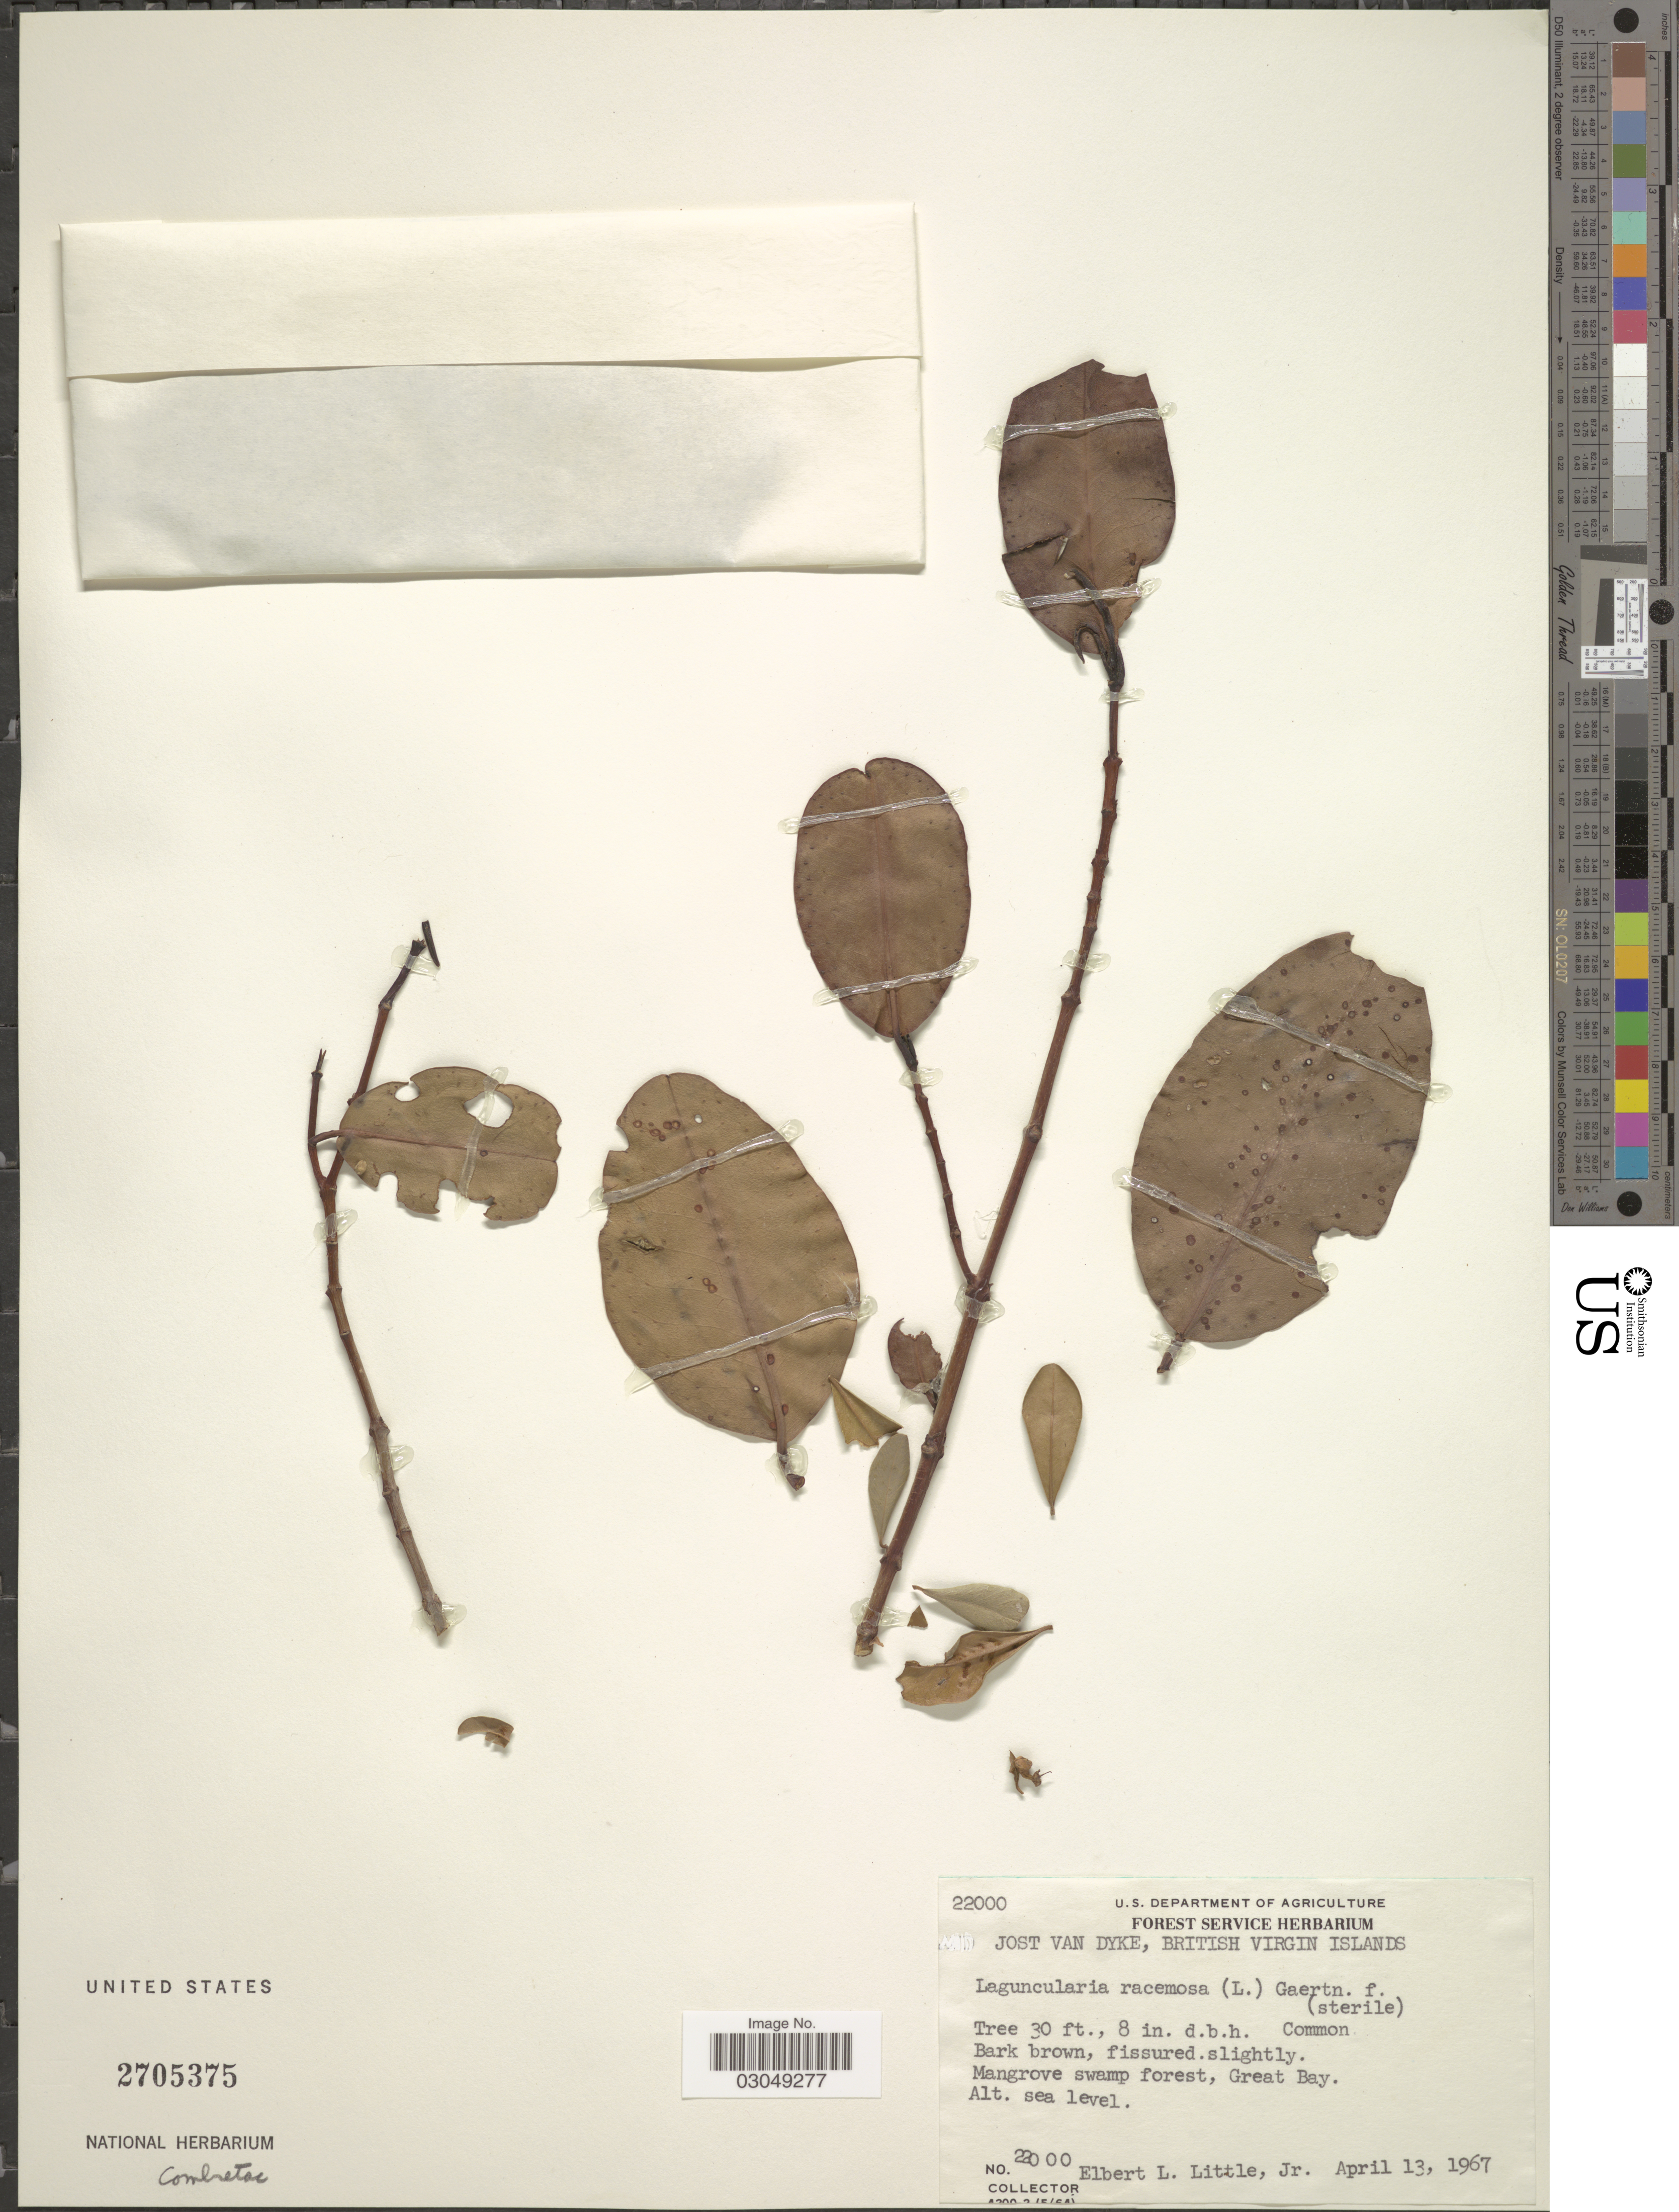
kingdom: Plantae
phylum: Tracheophyta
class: Magnoliopsida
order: Myrtales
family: Combretaceae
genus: Laguncularia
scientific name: Laguncularia racemosa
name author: (L.) C.F. Gaertn.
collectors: E. L. Little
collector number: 2200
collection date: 1967-04-13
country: British Virgin Islands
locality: Jost Van Dyke. Mangrove swamp forest, Great Bay.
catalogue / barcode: US 2705375